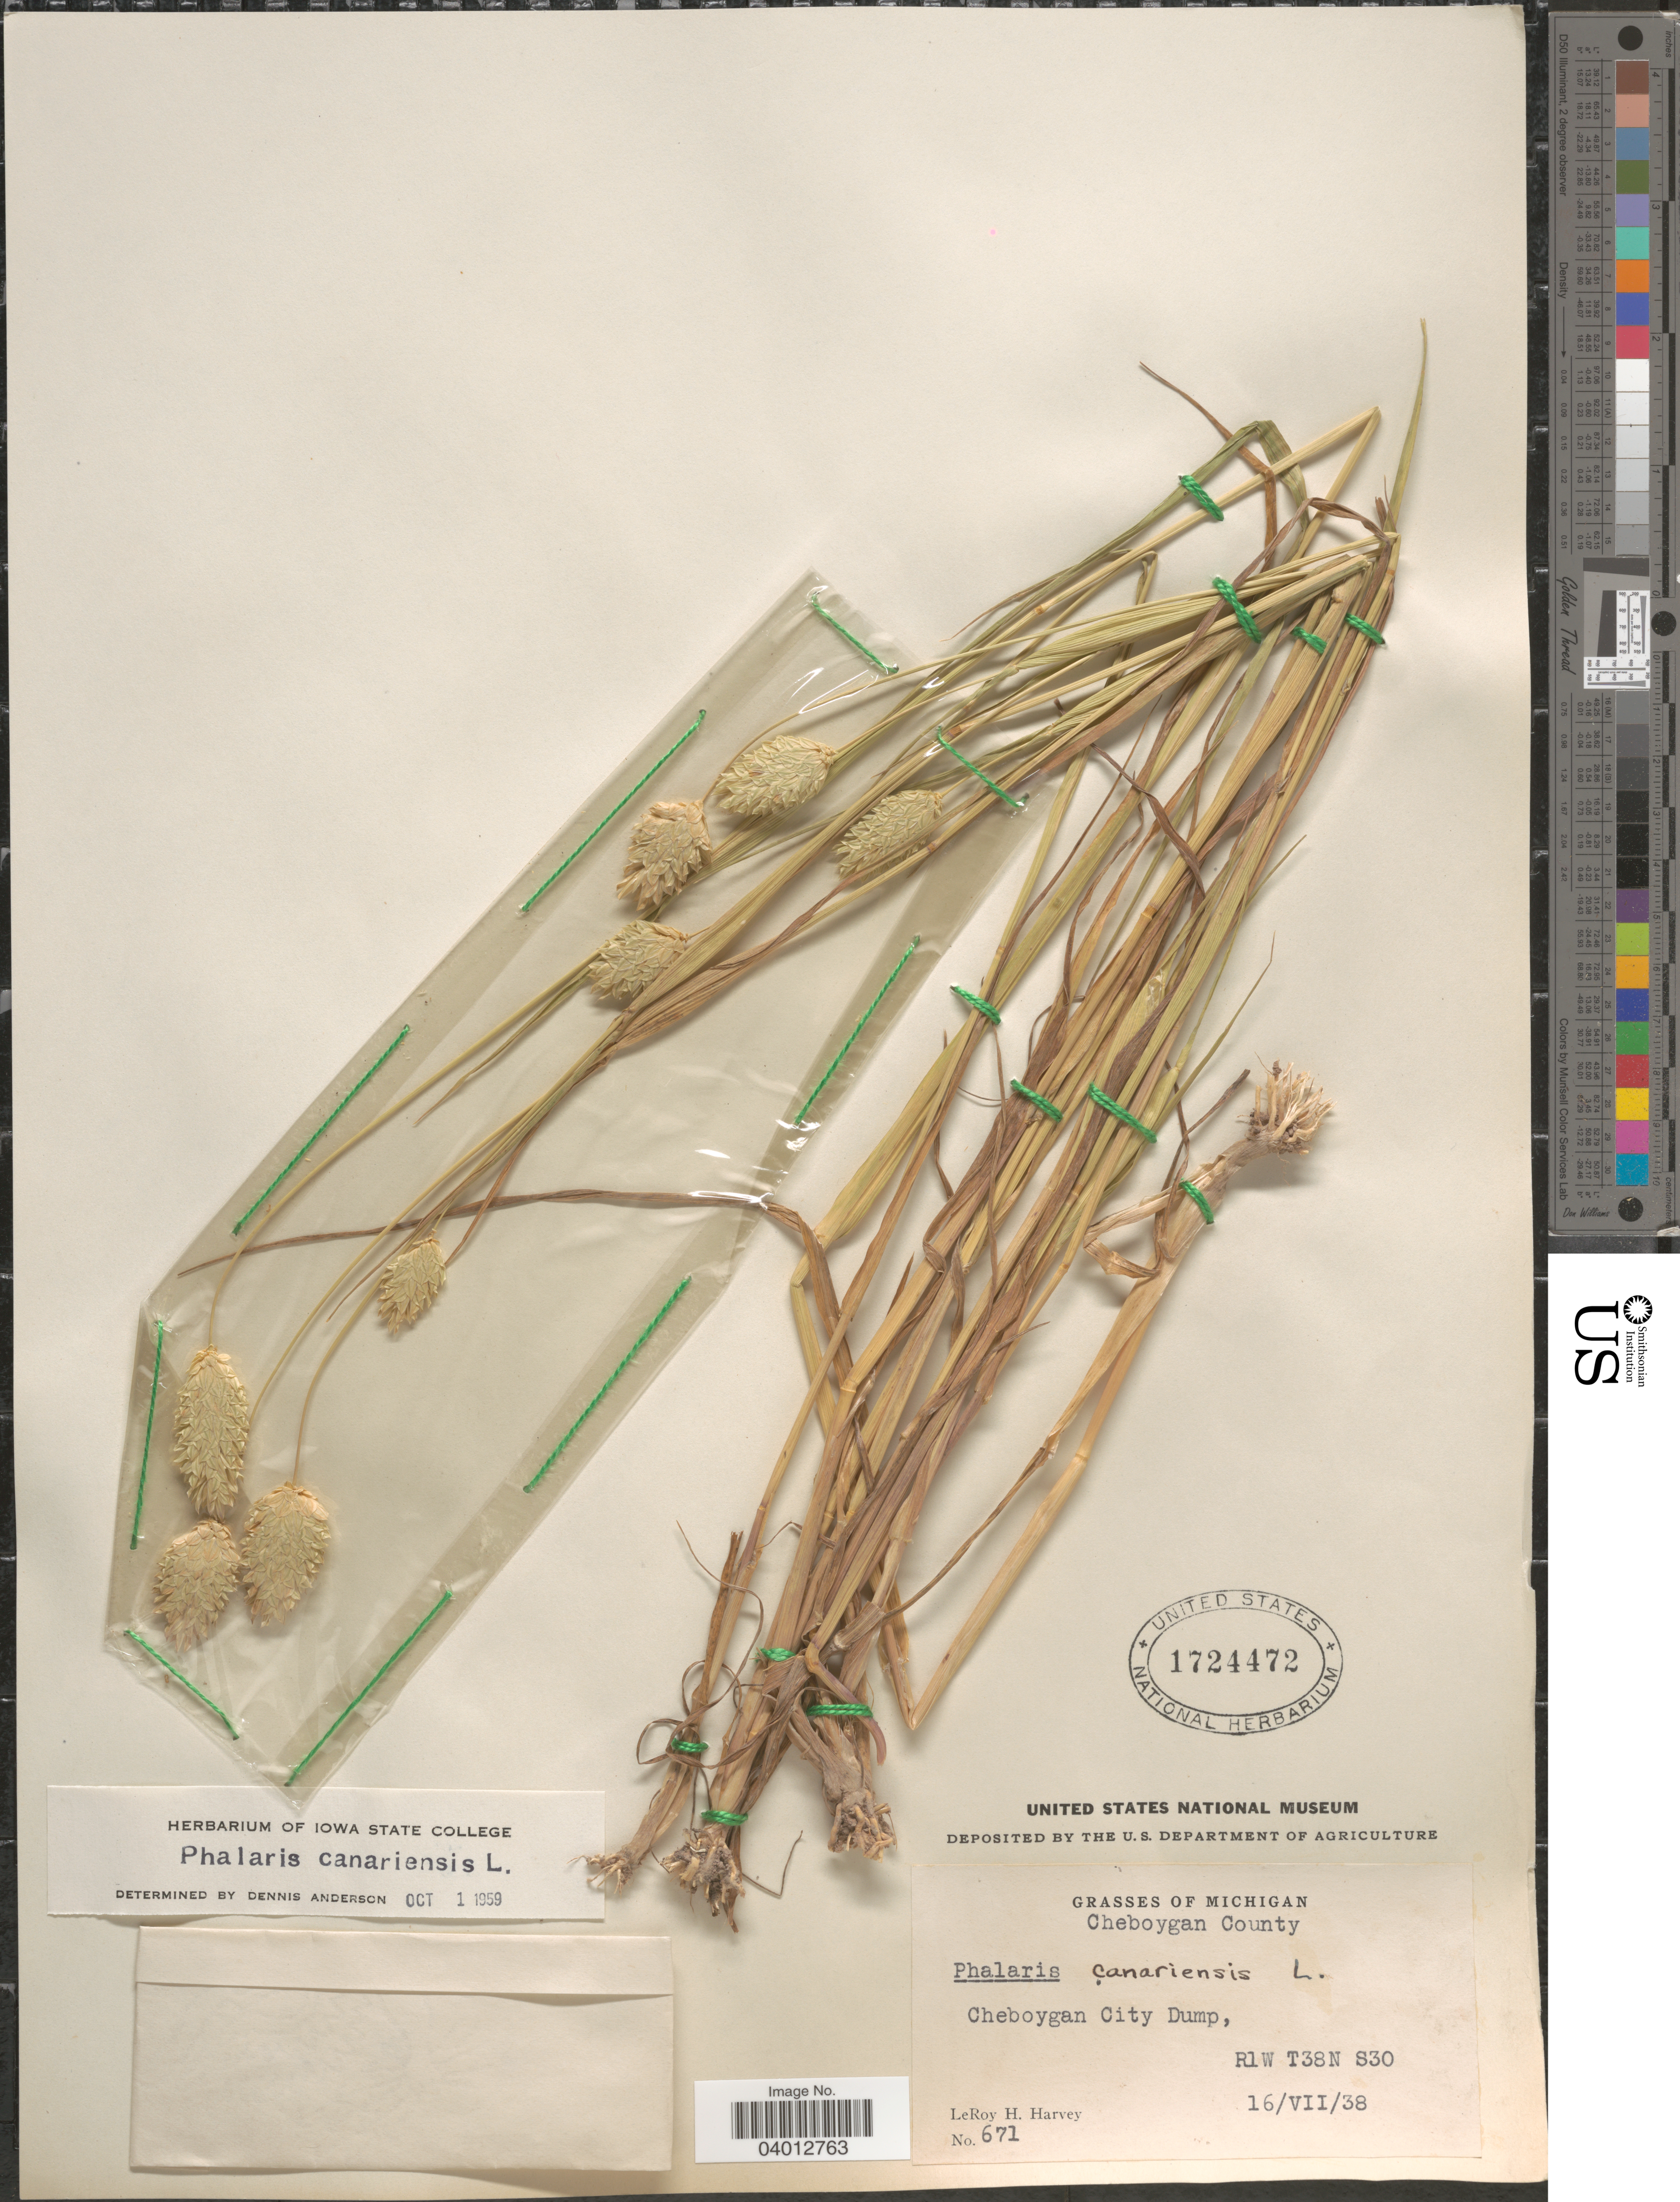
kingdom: Plantae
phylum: Tracheophyta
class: Liliopsida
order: Poales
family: Poaceae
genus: Phalaris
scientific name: Phalaris canariensis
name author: L.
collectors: L. H. Harvey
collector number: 671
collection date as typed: Transcribed d/m/y: 16/7/38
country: United States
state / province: Michigan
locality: Cheboygan County. Cheboygan City Dump, R1W T38N S30.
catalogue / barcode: US 1724472